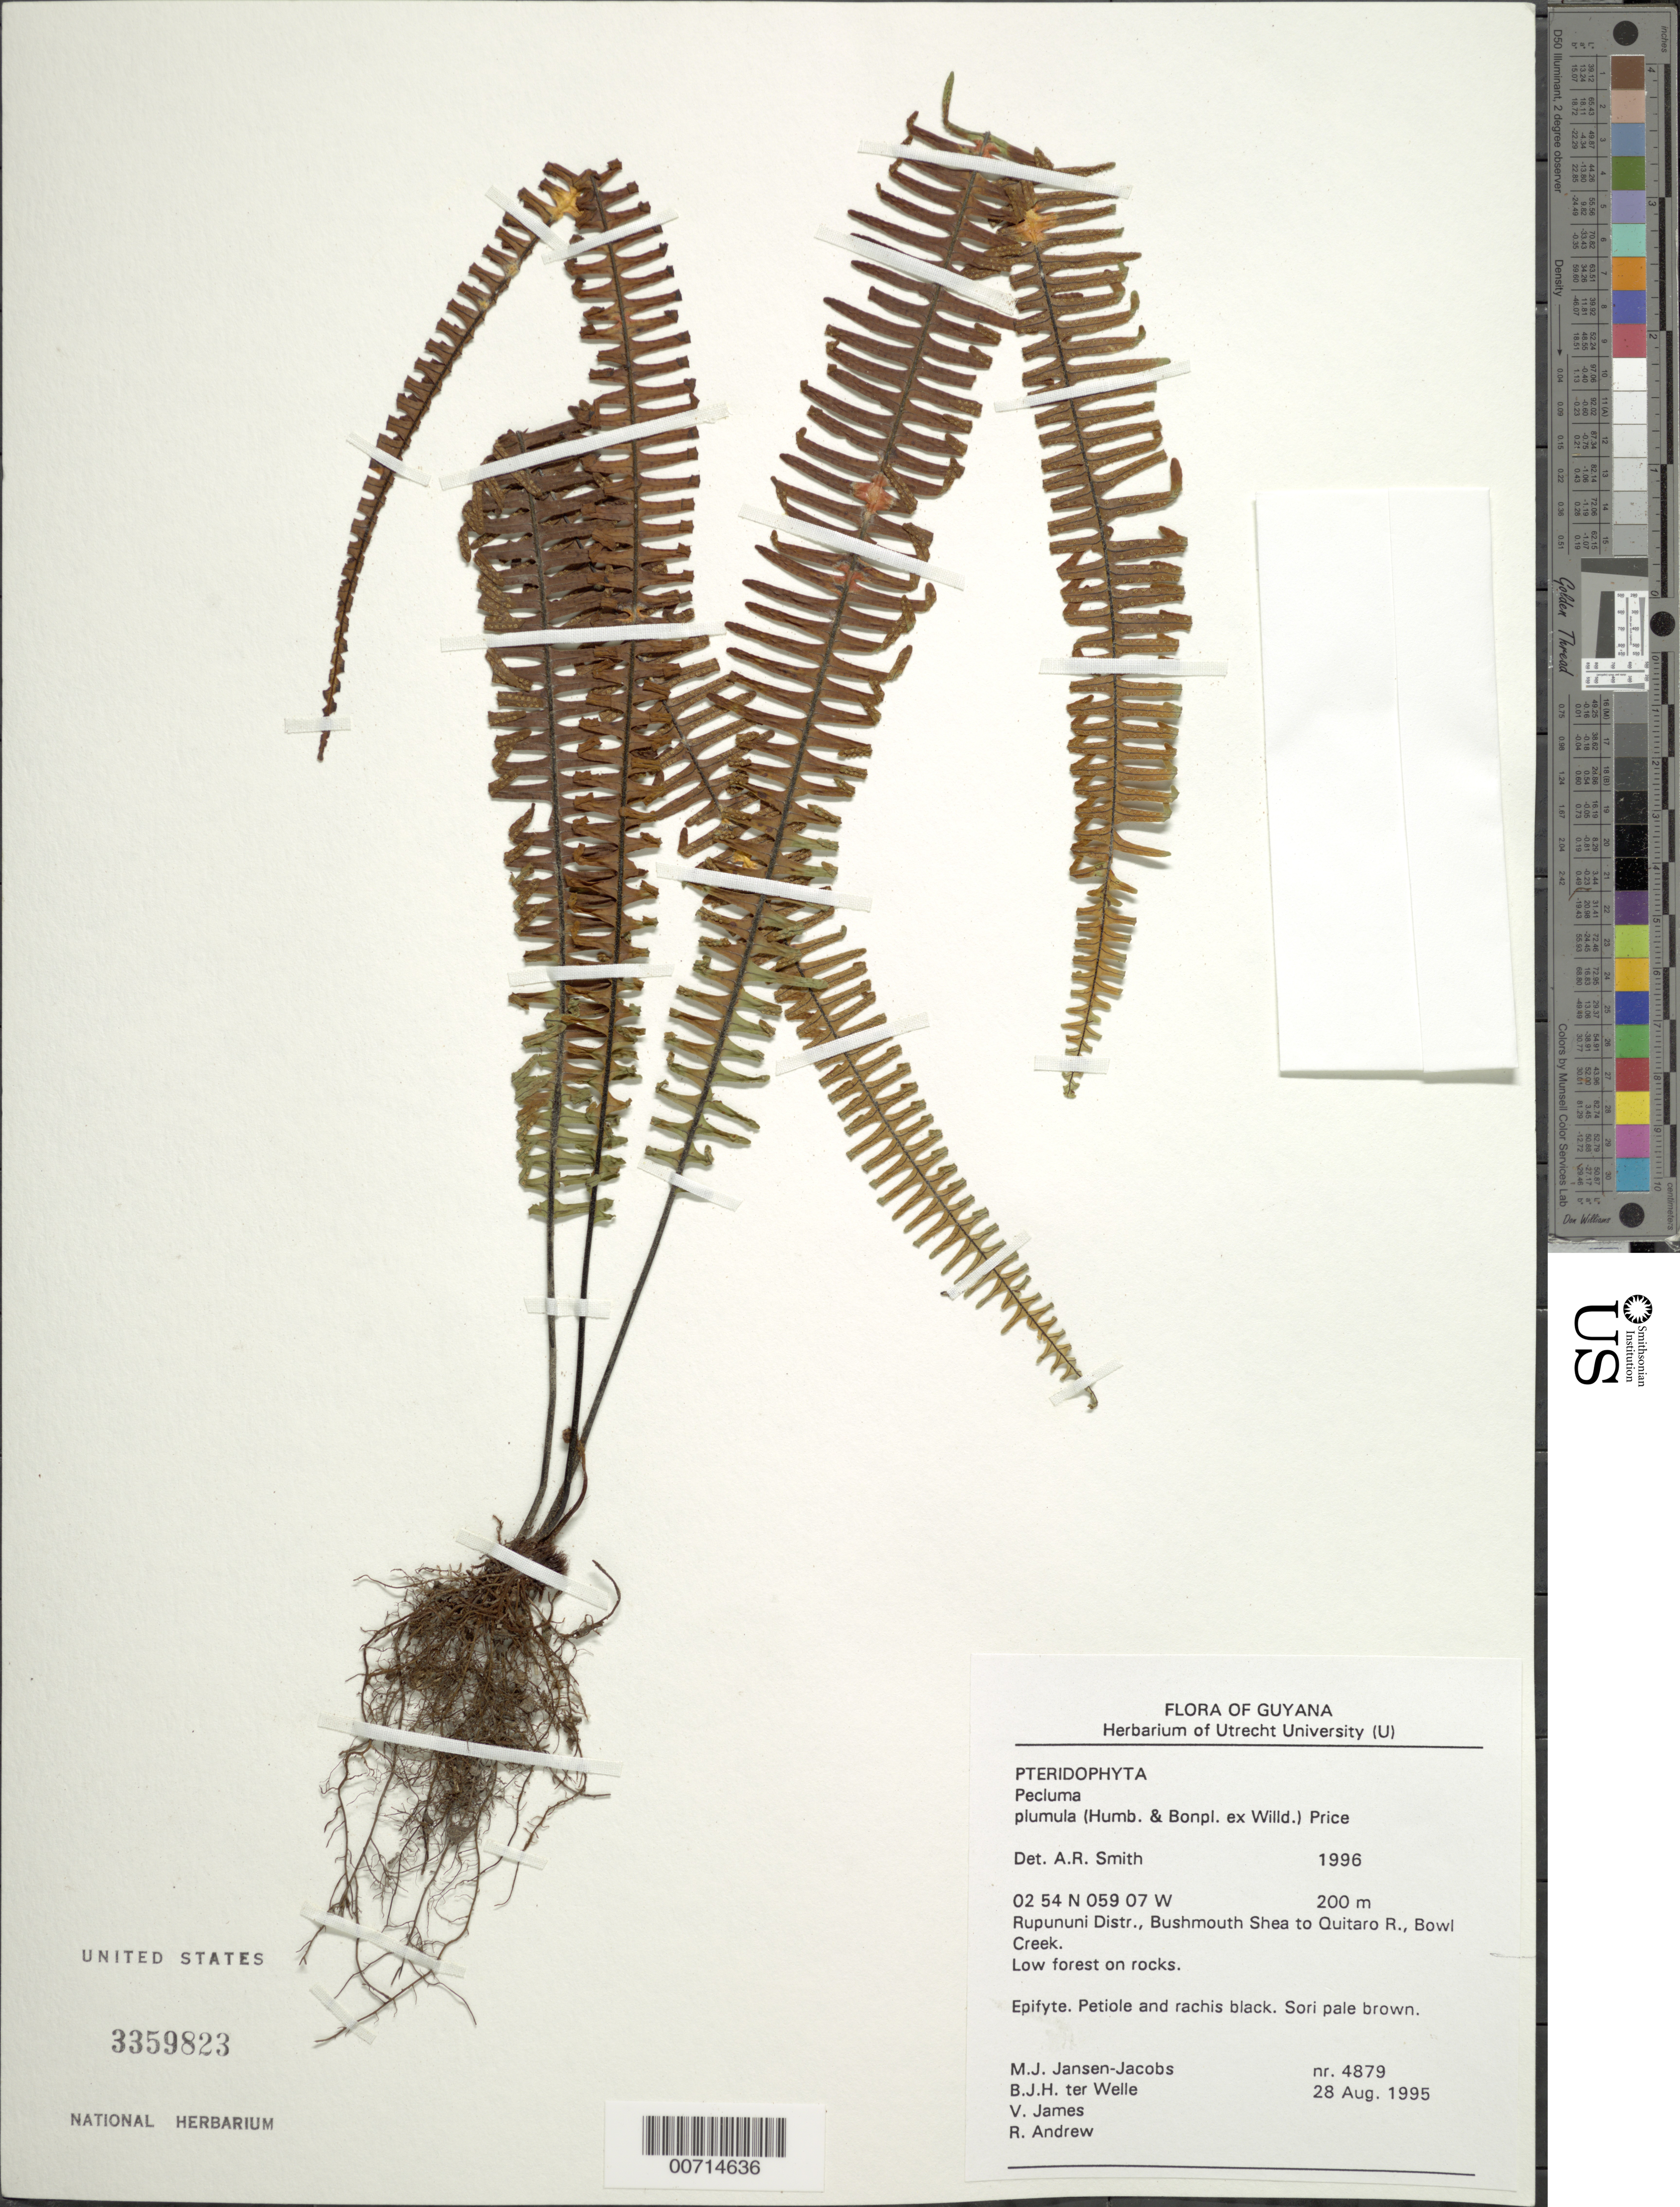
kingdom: Plantae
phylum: Tracheophyta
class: Polypodiopsida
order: Polypodiales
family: Polypodiaceae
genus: Pecluma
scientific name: Pecluma plumula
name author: (Humb. & Bonpl. ex Willd.) M.G. Price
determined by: Smith, Alan R., (UC)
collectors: M. J. Jansen-Jacobs, B. Welle, V. James & R. Andrew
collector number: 4879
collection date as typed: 28-Aug-95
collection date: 1995-08-28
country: Guyana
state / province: U. Takutu-U. Essequibo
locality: Bowl Creek, Bushmouth, Shea to Quitaro River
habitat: Low forest on rocks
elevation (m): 200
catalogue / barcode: US 3359823